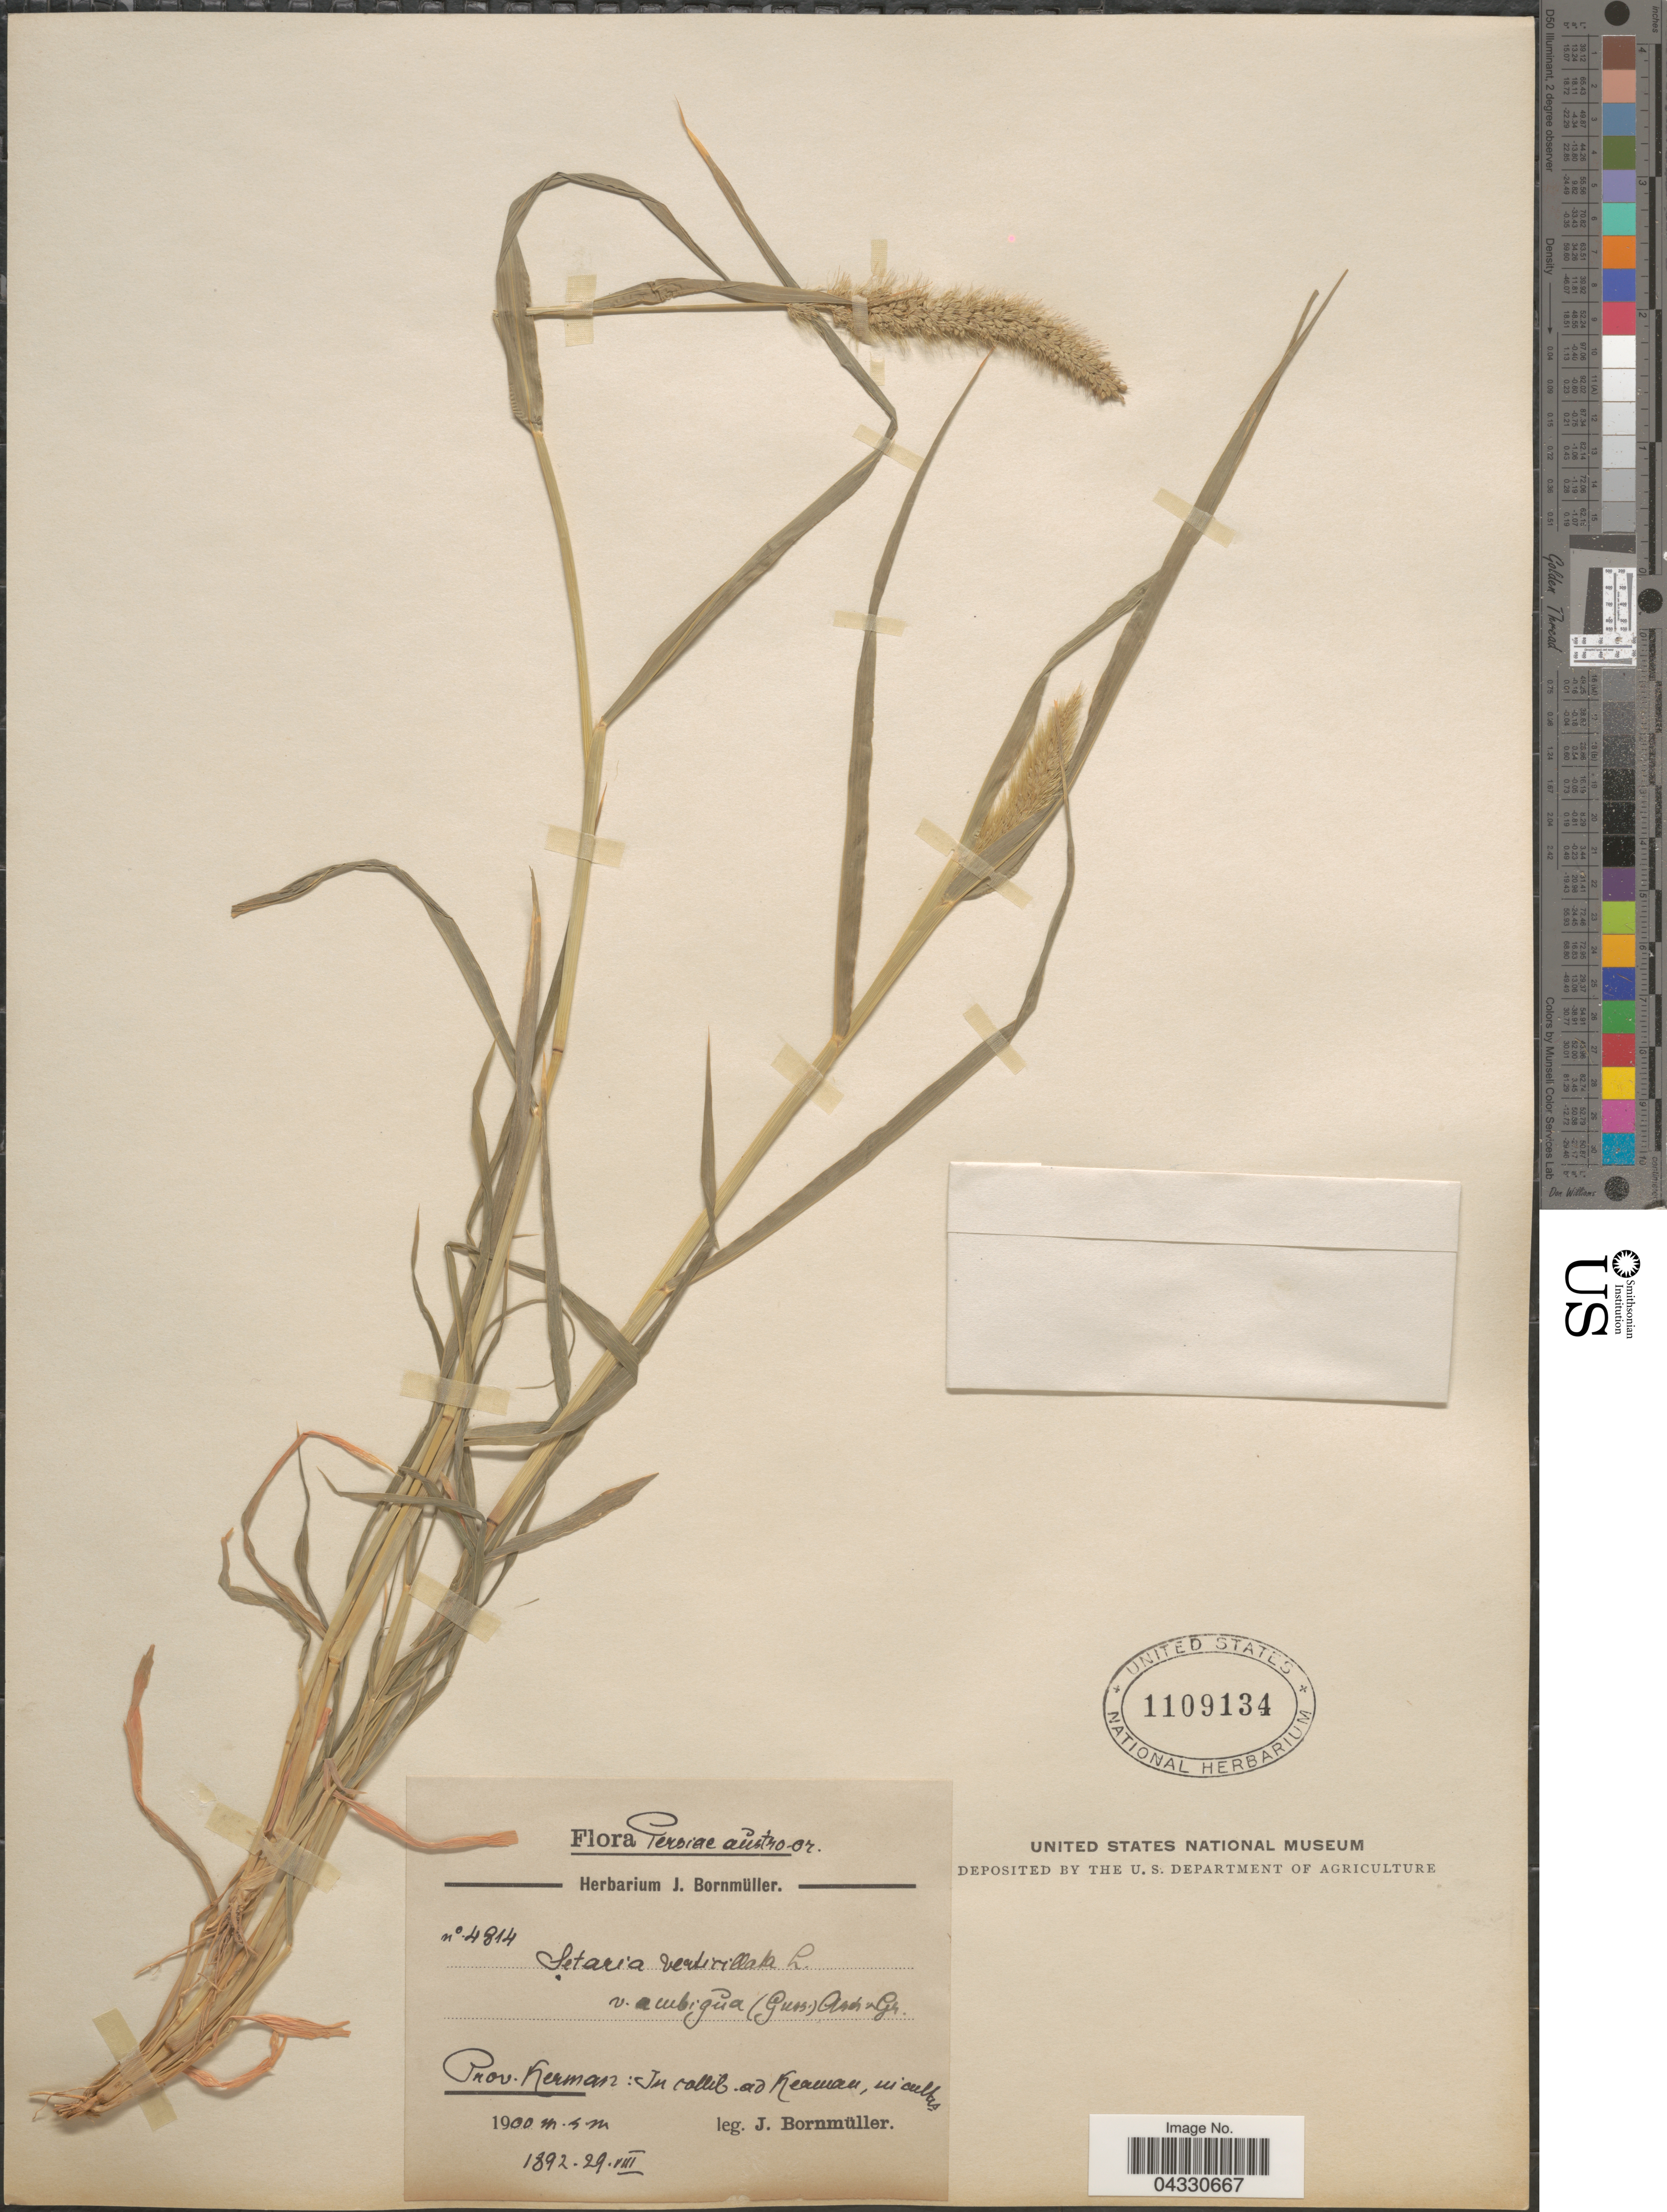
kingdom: Plantae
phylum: Tracheophyta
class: Liliopsida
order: Poales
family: Poaceae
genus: Setaria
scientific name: Setaria viridis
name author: (L.) P. Beauv.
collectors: J. Bornmüller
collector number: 4814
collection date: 1892-08-29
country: Iran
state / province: Kerman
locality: Persiae aůstro-or. In collib. ad Kerman, in cultis.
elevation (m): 1900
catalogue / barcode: US 1109134